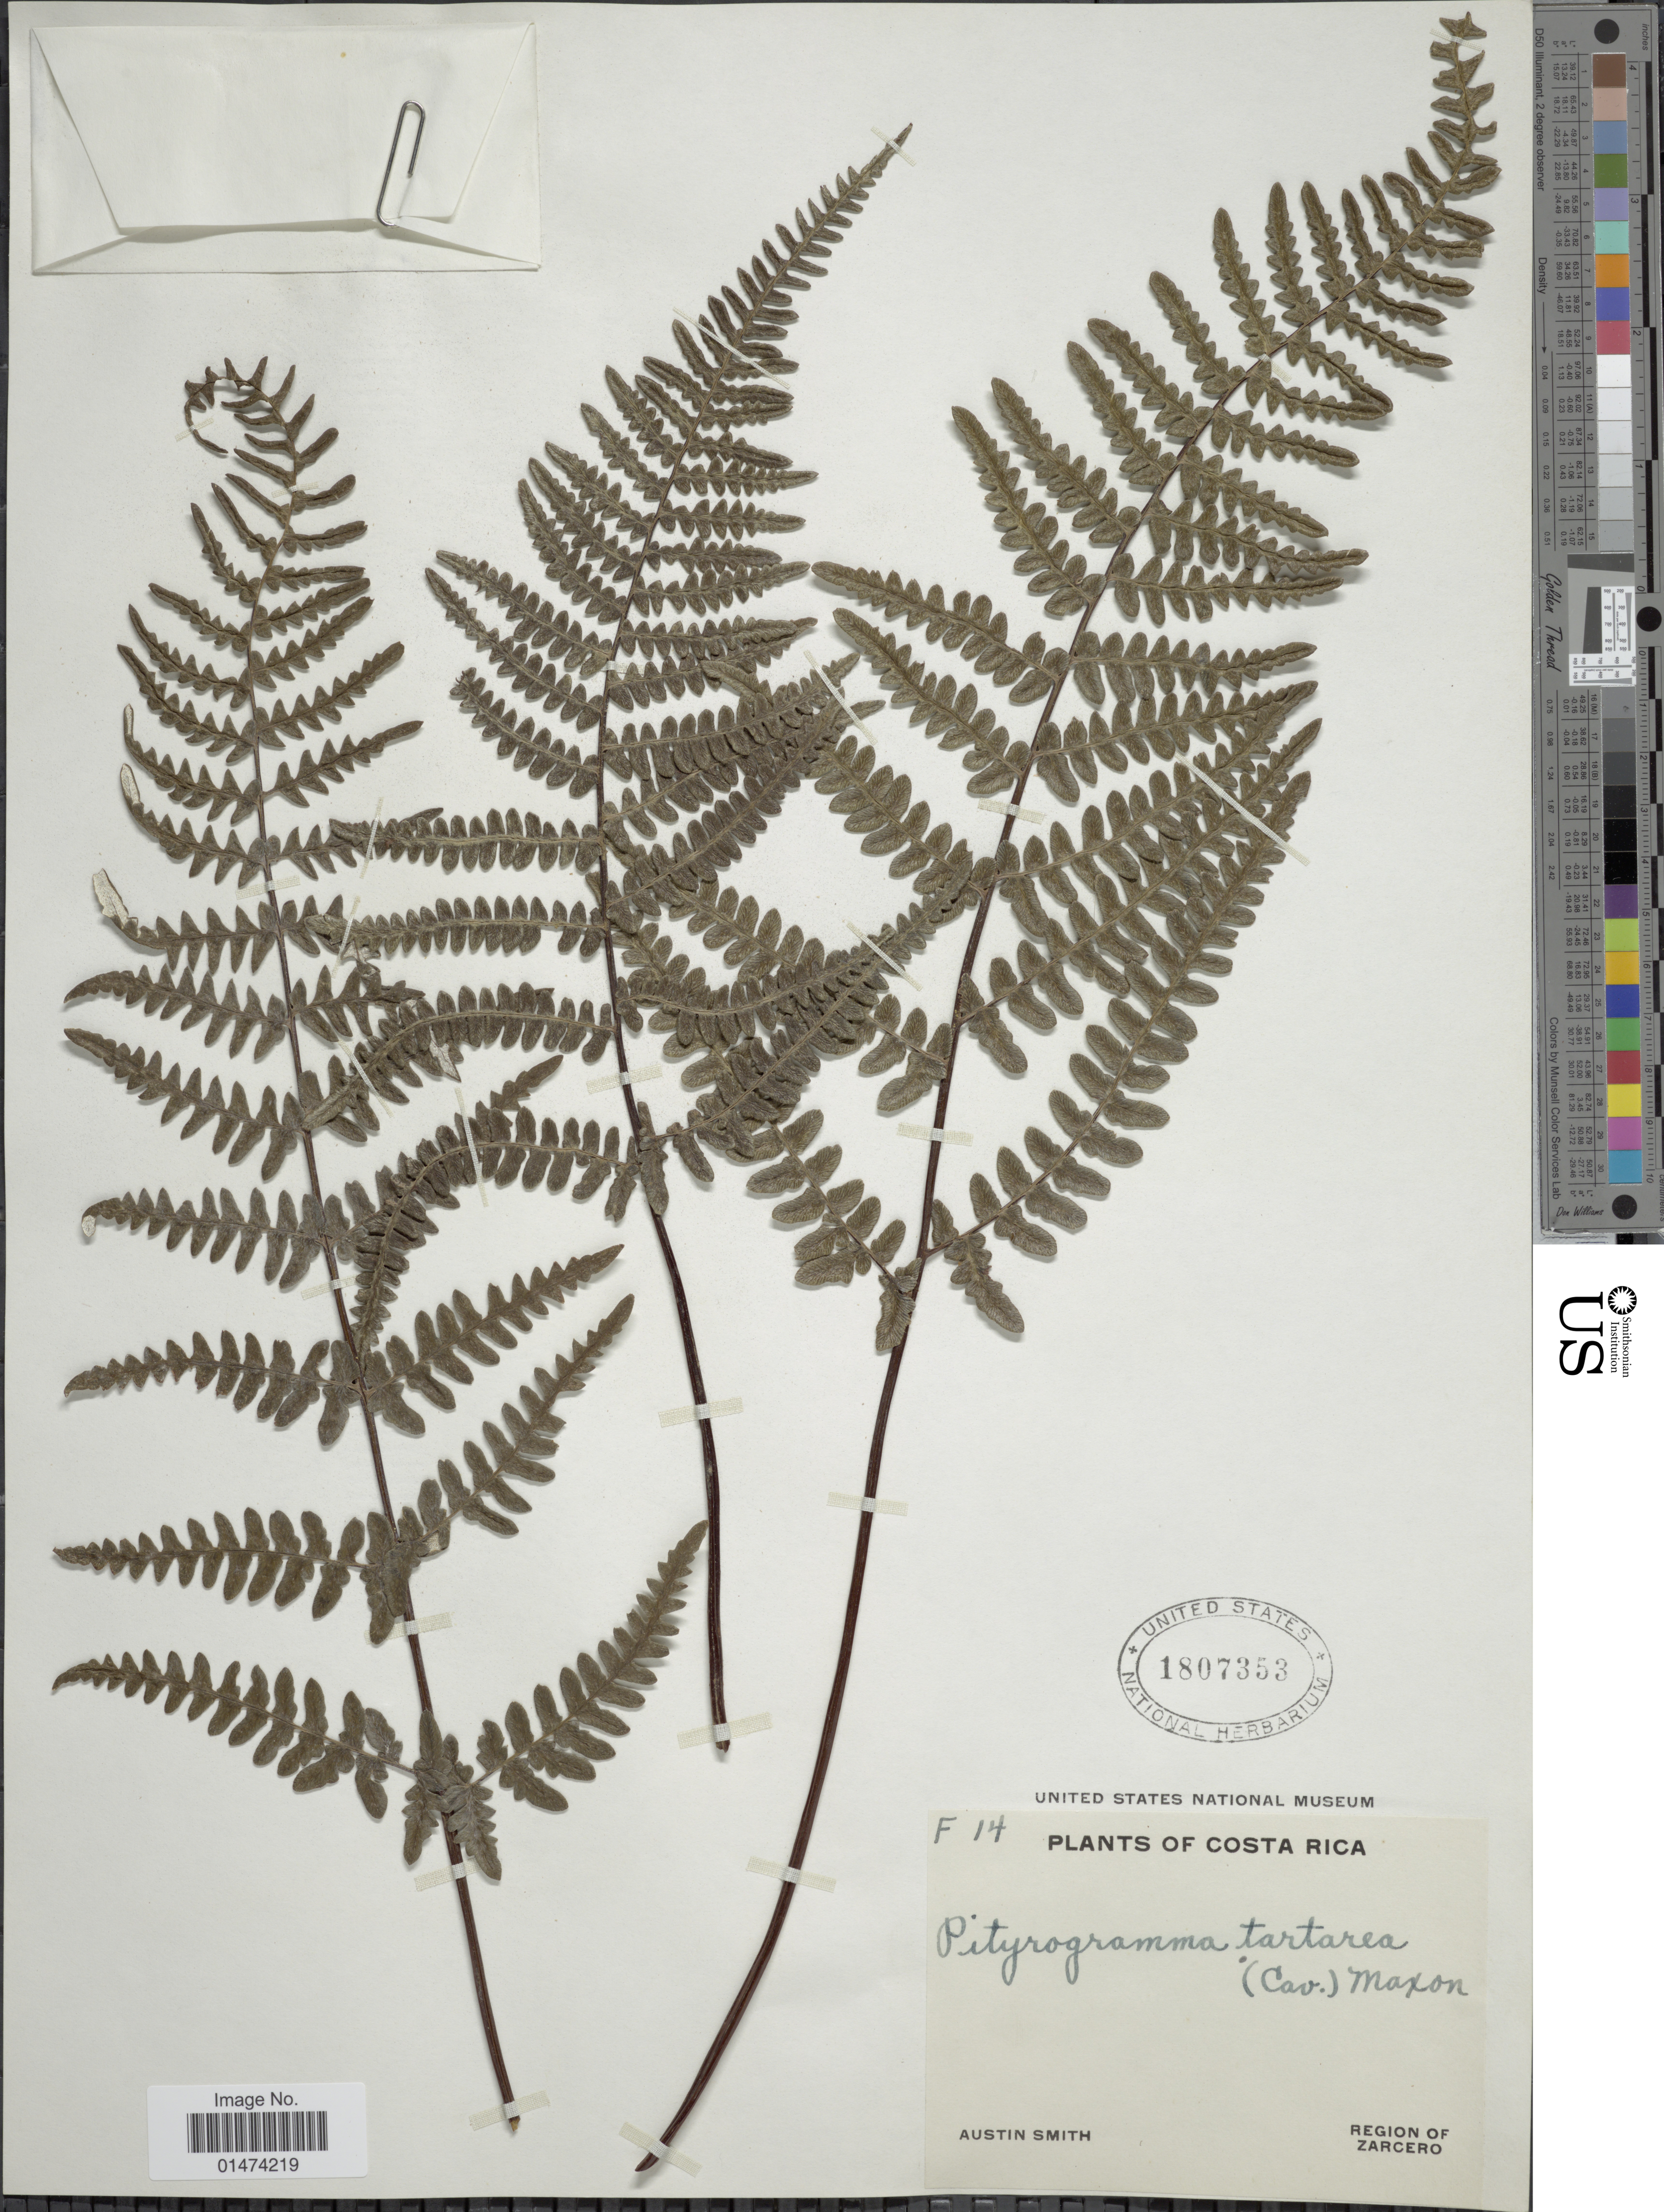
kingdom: Plantae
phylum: Tracheophyta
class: Polypodiopsida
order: Polypodiales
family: Pteridaceae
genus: Pityrogramma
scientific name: Pityrogramma tartarea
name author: (Cav.) Maxon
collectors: Aust P. Smith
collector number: F14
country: Costa Rica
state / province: Alajuela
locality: Region of Zarcero, plants of Costa Rica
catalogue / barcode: US 1807353